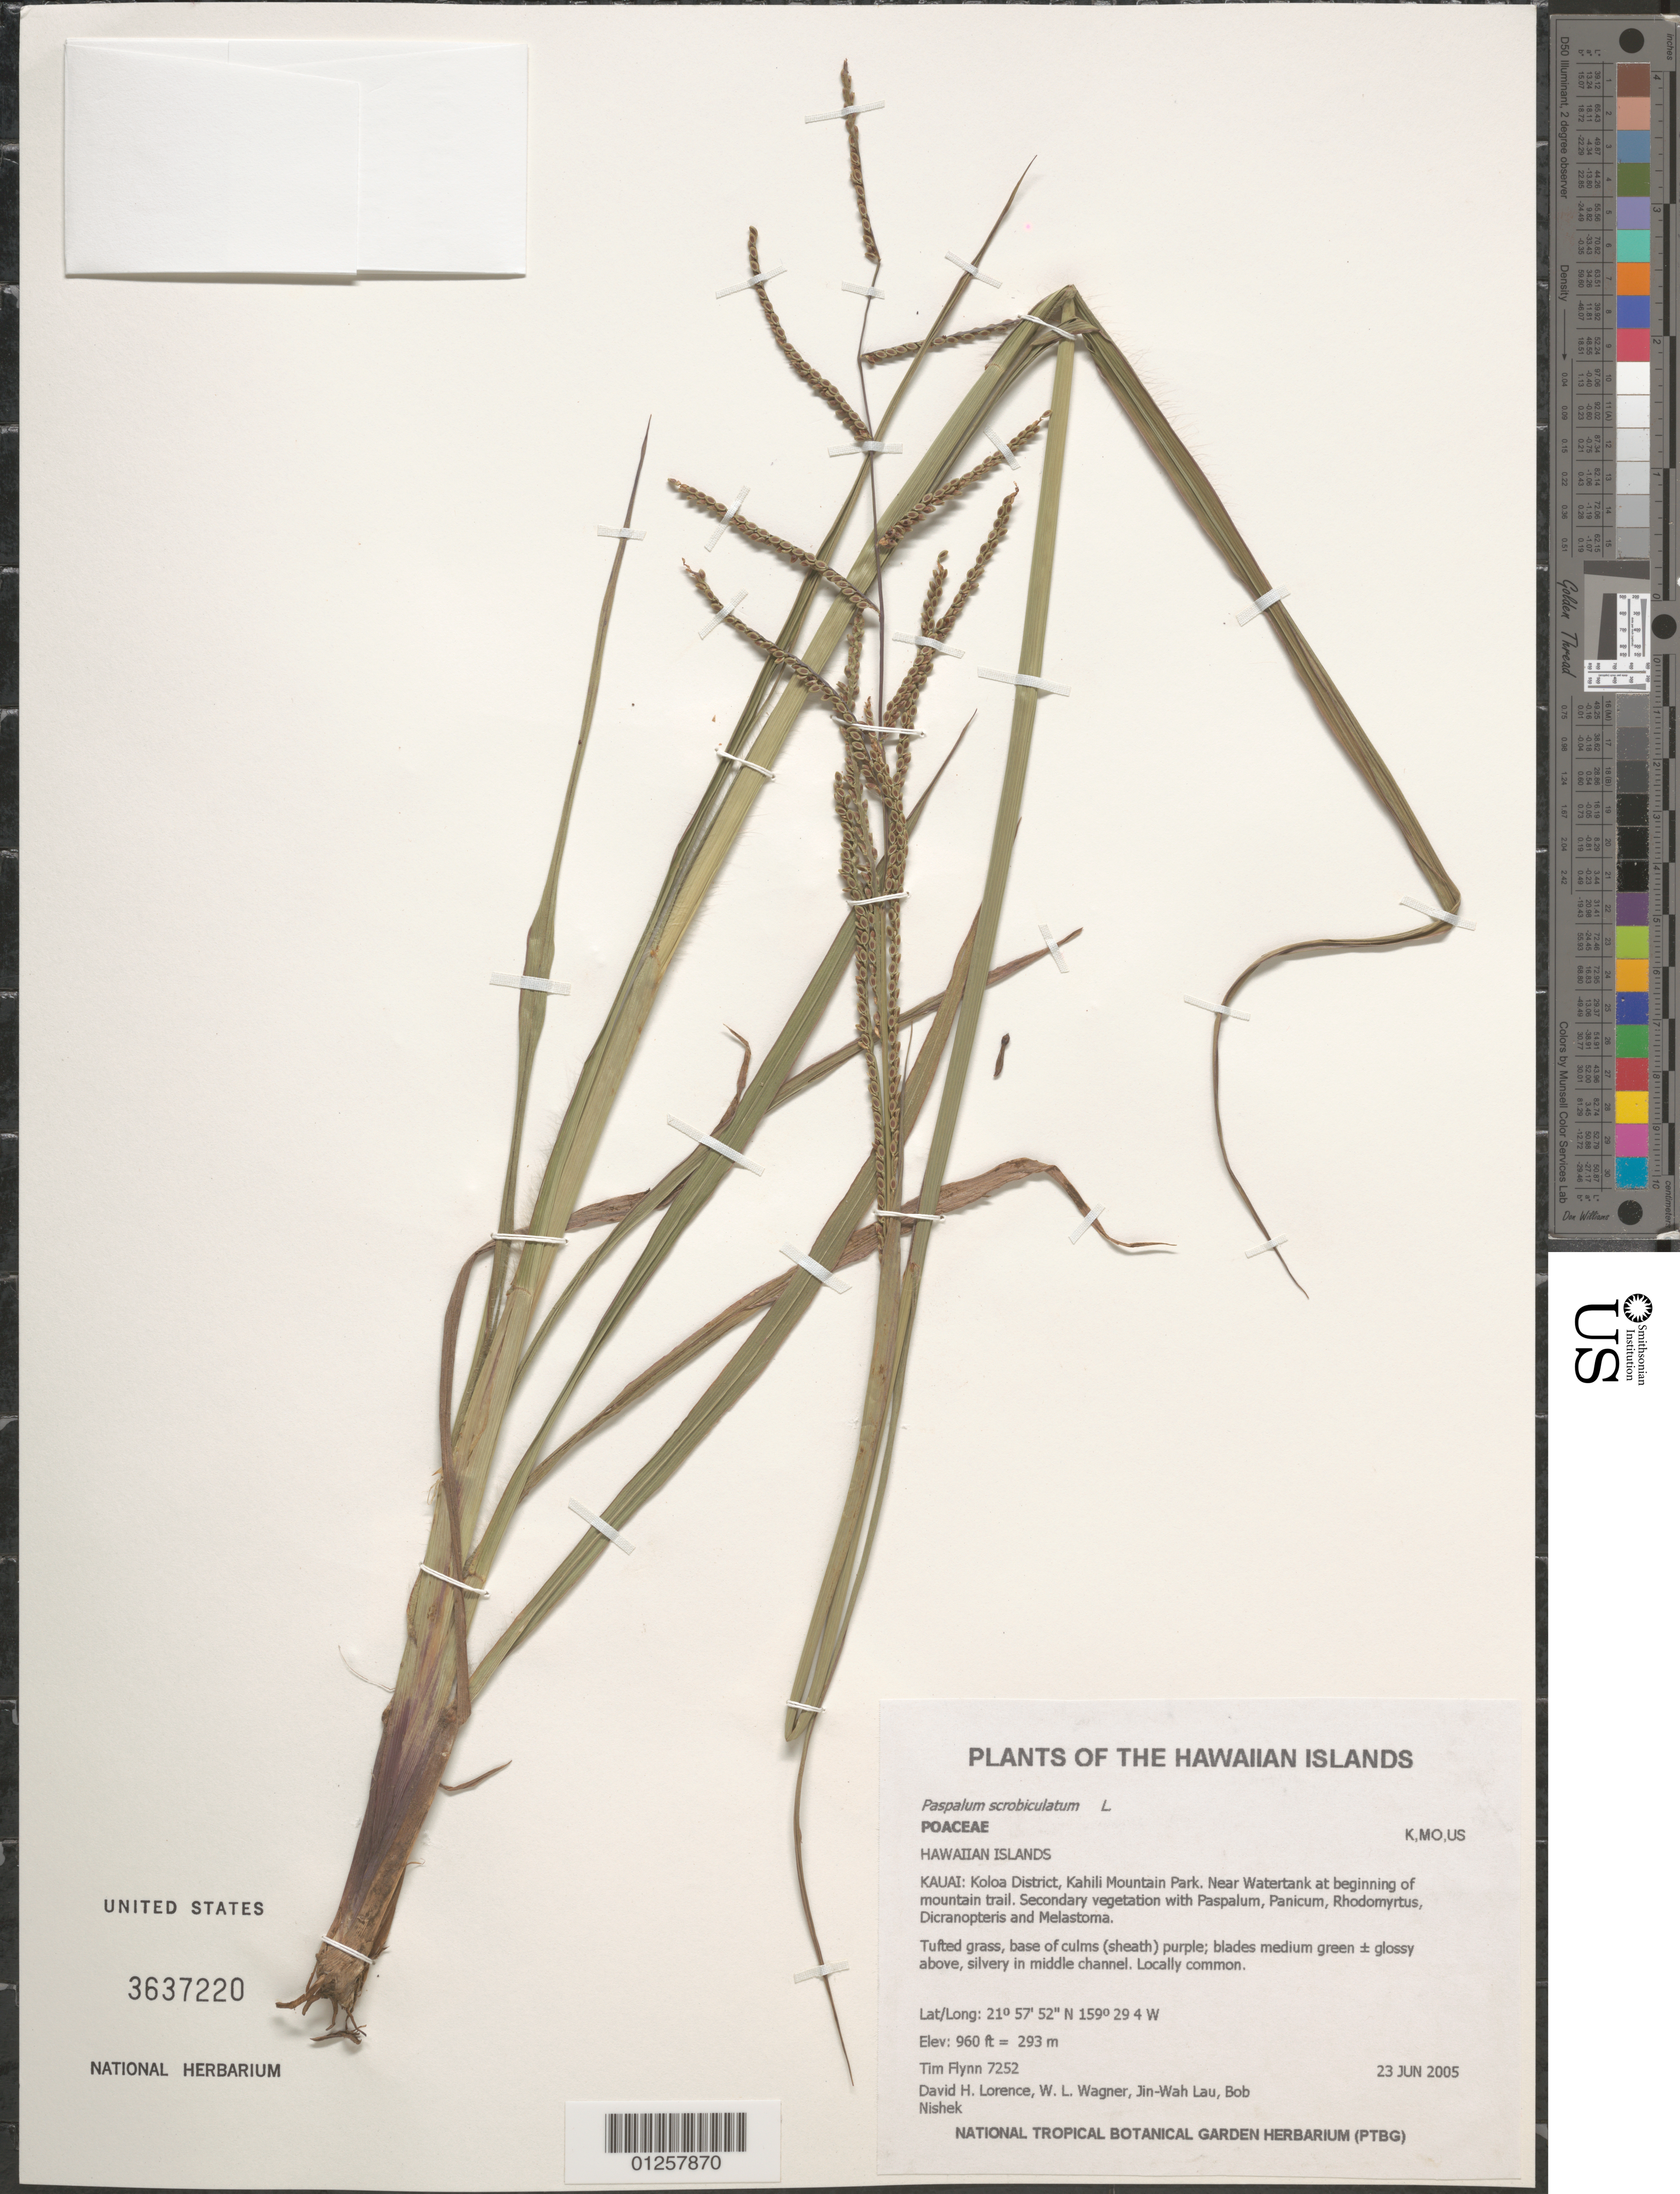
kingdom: Plantae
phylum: Tracheophyta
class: Liliopsida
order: Poales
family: Poaceae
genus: Paspalum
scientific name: Paspalum plicatulum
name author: Michx.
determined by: Faccenda, K.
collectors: T. W. Flynn et al.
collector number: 7252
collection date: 2005-06-23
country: United States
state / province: Hawaii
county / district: Kauai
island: Kaua'i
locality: Kahili Mountain Park, near watertank at beginning of mountain trail.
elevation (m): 293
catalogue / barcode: US 3637220